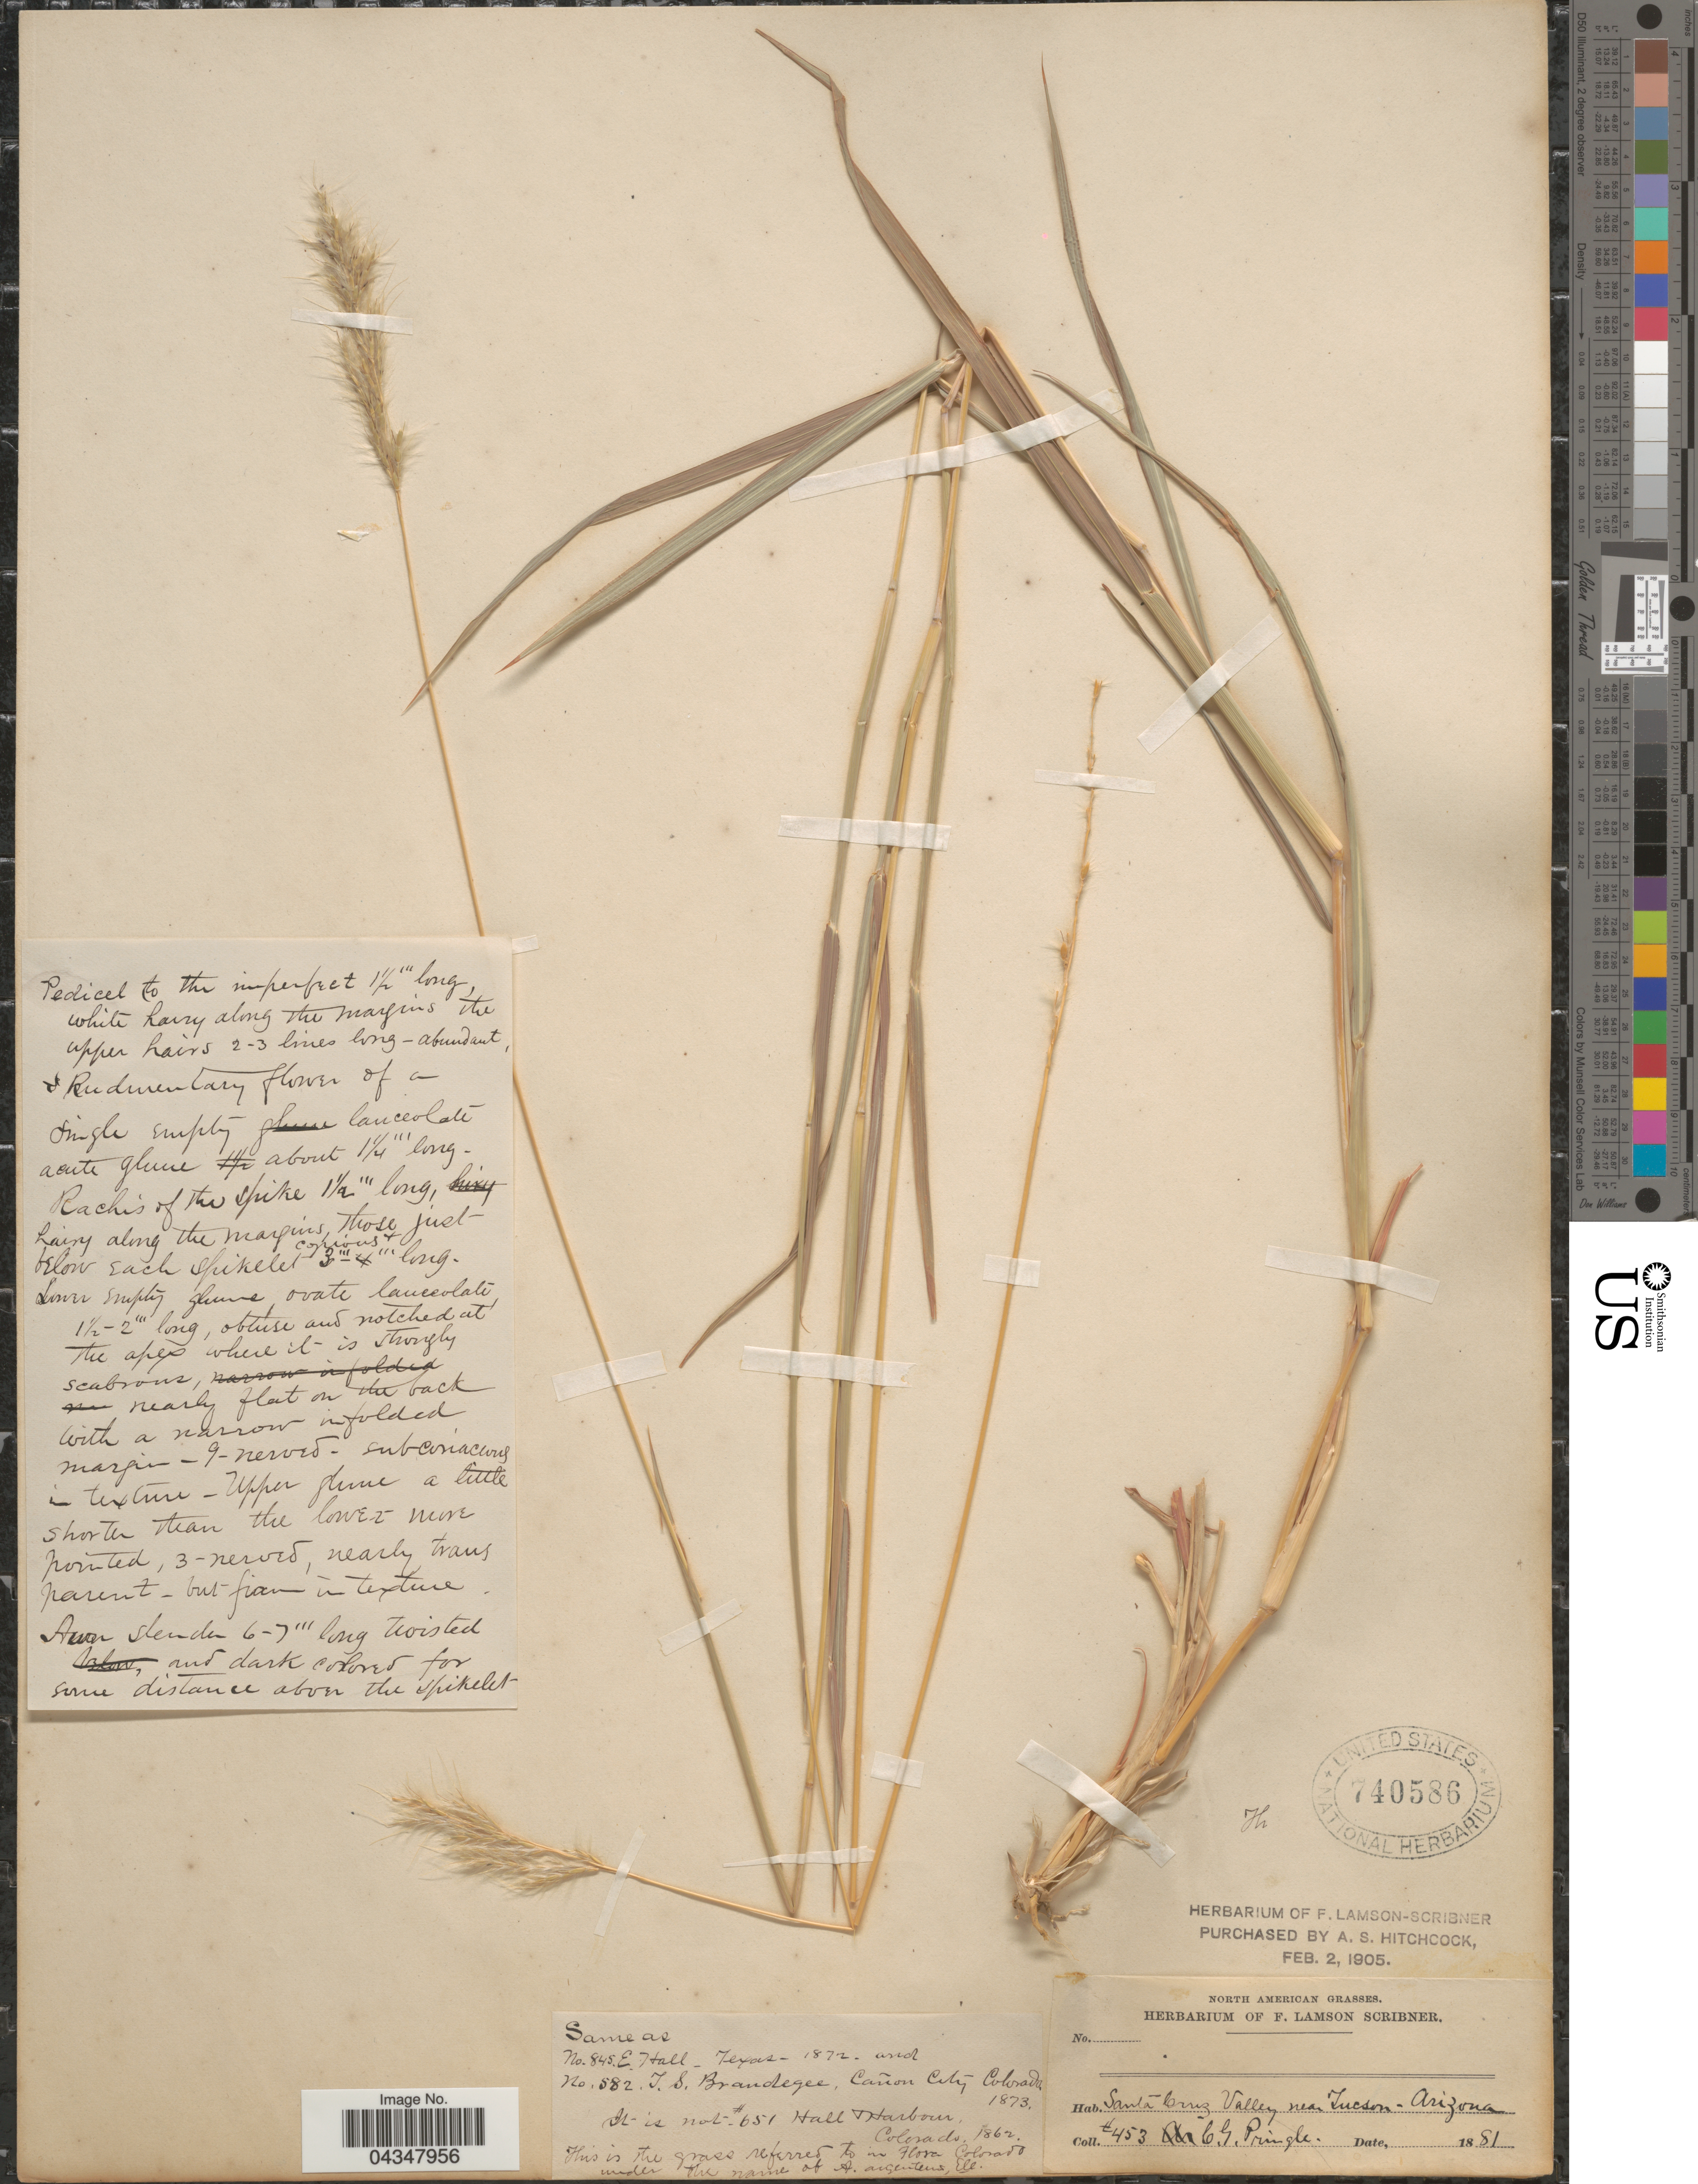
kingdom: Plantae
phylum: Tracheophyta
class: Liliopsida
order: Poales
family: Poaceae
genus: Bothriochloa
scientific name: Bothriochloa saccharoides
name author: (Sw.) Rydb.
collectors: C. G. Pringle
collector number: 453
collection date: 1881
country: United States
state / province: Arizona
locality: Santa Cruz Valley near Tucson.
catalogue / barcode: US 740586